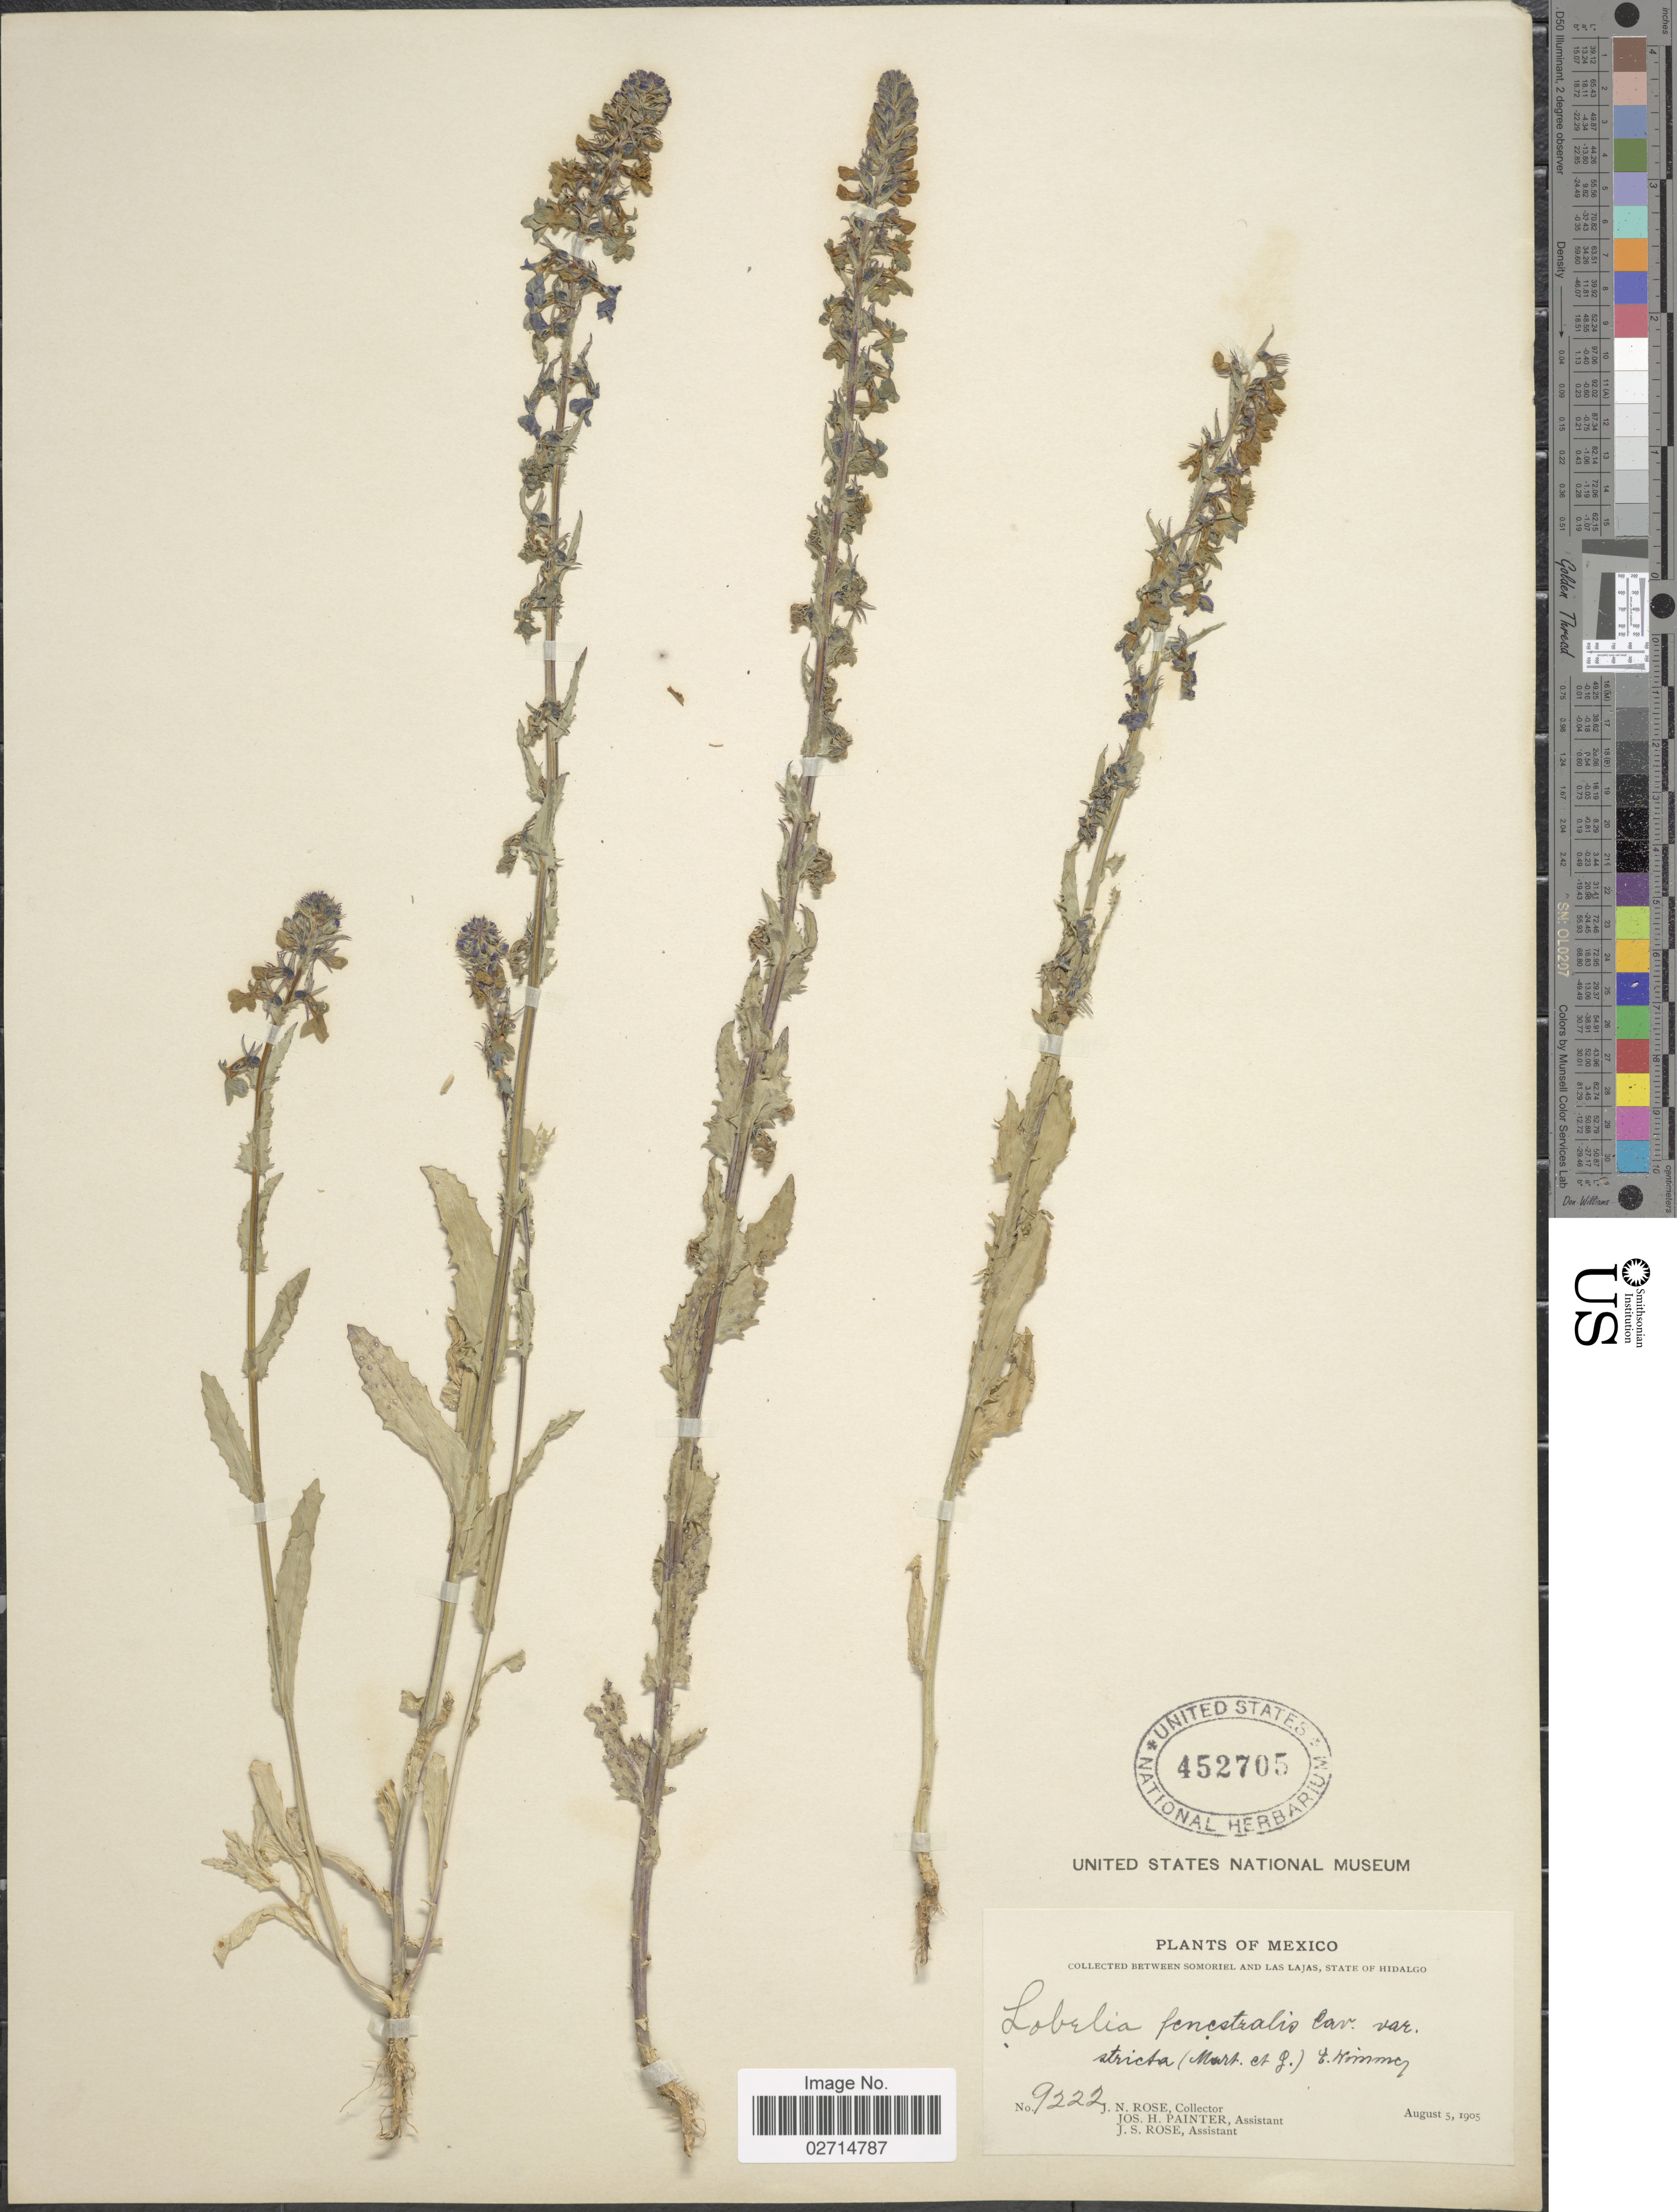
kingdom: Plantae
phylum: Tracheophyta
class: Magnoliopsida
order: Asterales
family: Campanulaceae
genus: Lobelia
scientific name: Lobelia fenestralis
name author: Cav.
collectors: J. N. Rose, J. H. Painter & J. S. Rose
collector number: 9222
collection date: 1905-08-05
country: Mexico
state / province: Hidalgo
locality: Between Somoriel and Las Lajas.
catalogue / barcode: US 452705